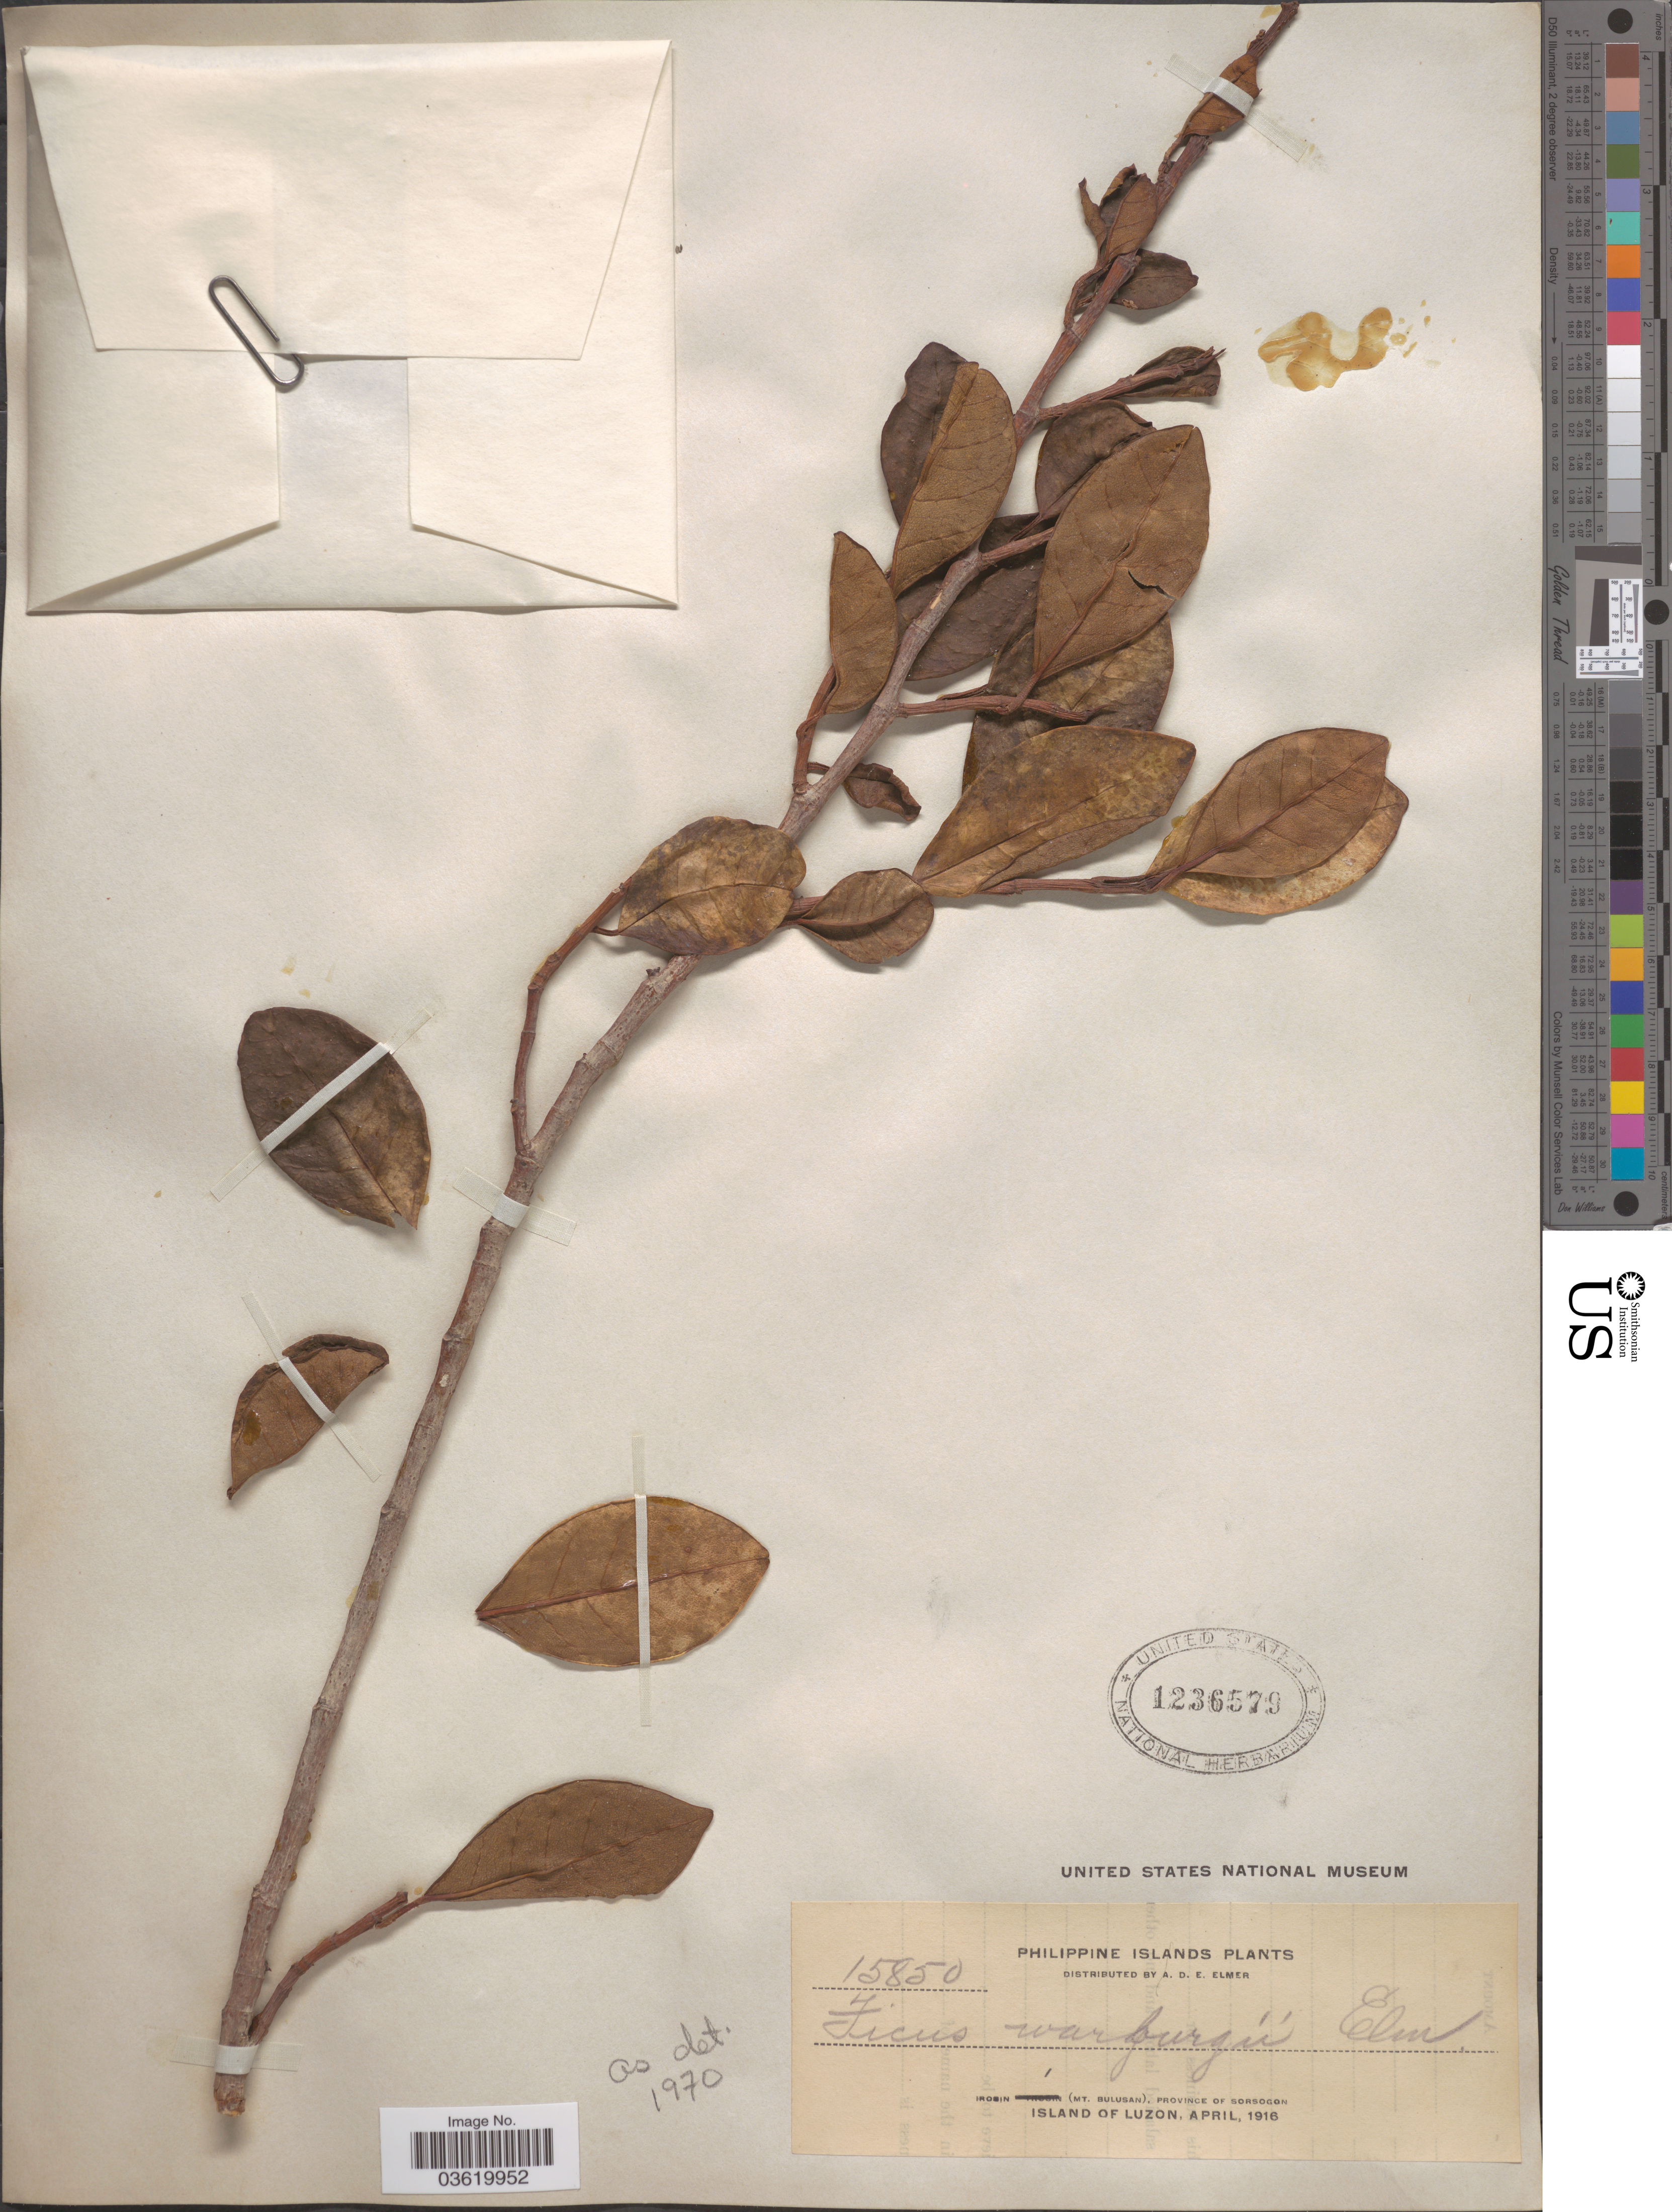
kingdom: Plantae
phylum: Tracheophyta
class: Magnoliopsida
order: Rosales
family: Moraceae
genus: Ficus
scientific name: Ficus warburgii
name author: Elmer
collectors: A. D. E. Elmer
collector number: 15850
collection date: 1916-04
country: Philippines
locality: Philippine Islands. Isorin (Mt. Bulusan), Province of Sorsogon. Island of Luzon.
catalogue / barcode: US 1236579